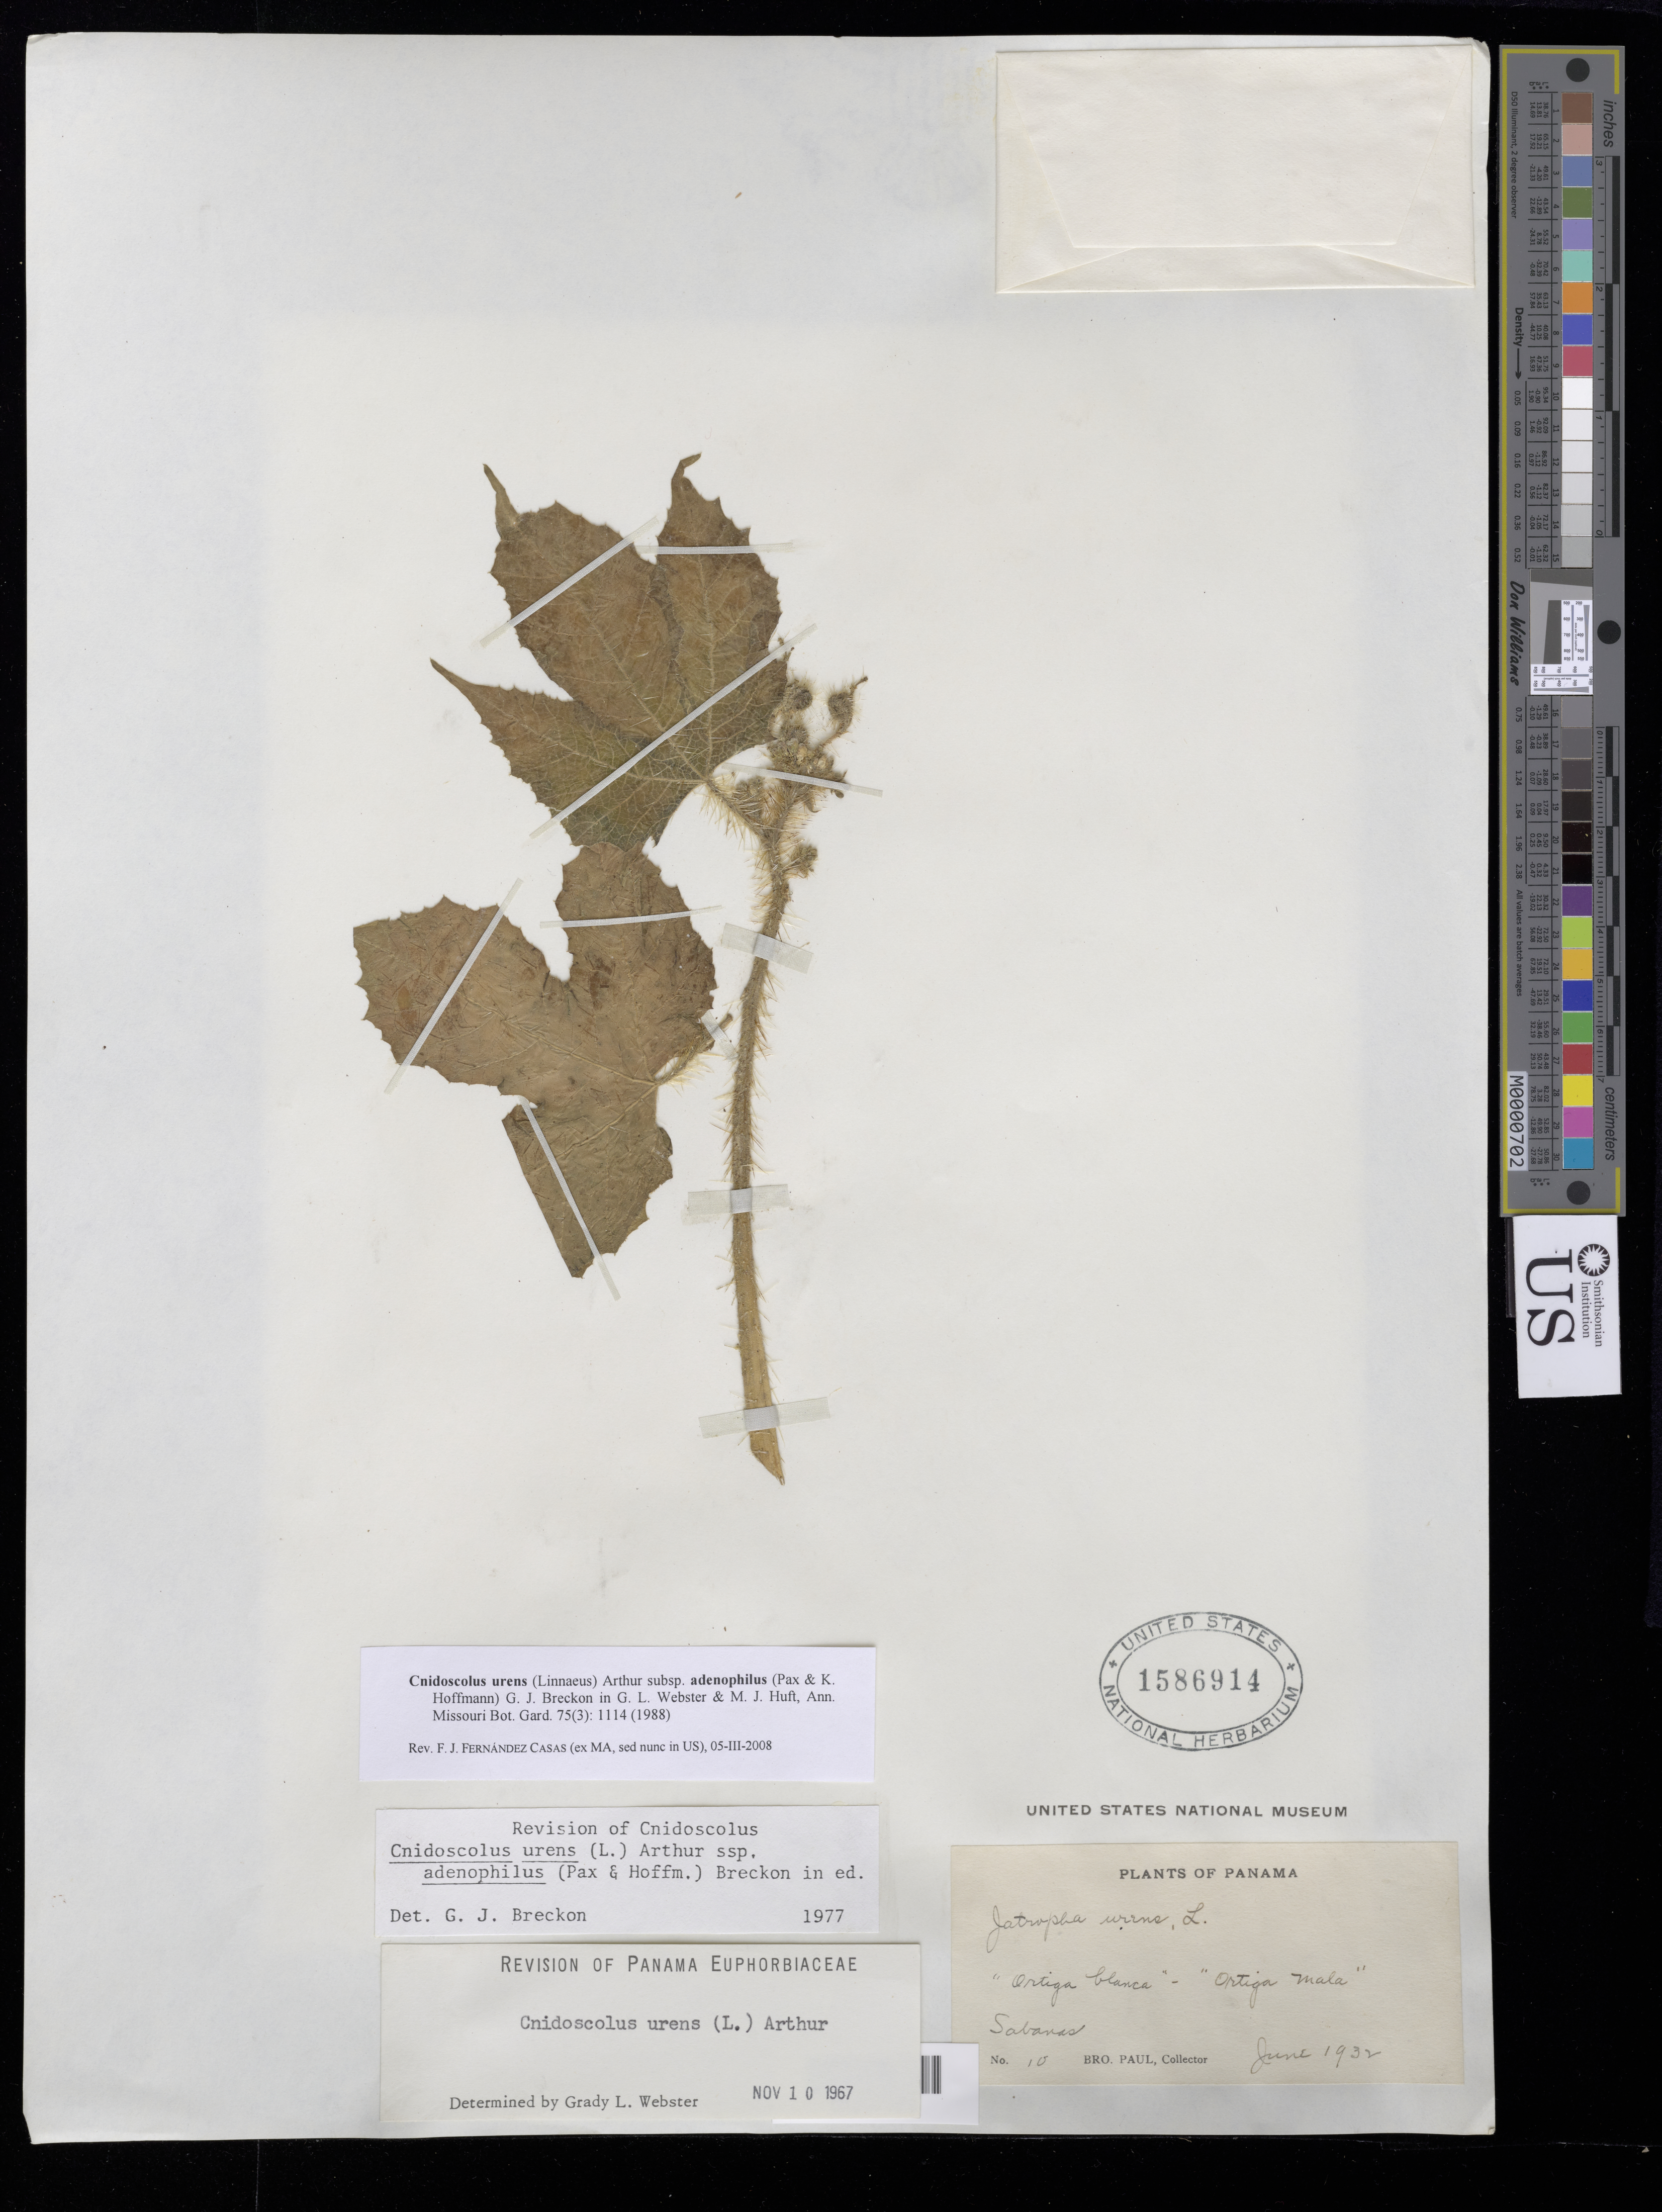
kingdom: Plantae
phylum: Tracheophyta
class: Magnoliopsida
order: Malpighiales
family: Euphorbiaceae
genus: Cnidoscolus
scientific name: Cnidoscolus urens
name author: (L.) Arthur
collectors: B. Paul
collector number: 10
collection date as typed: Jun 1932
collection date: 1932-06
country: Panama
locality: Sabanas.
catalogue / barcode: US 1586914